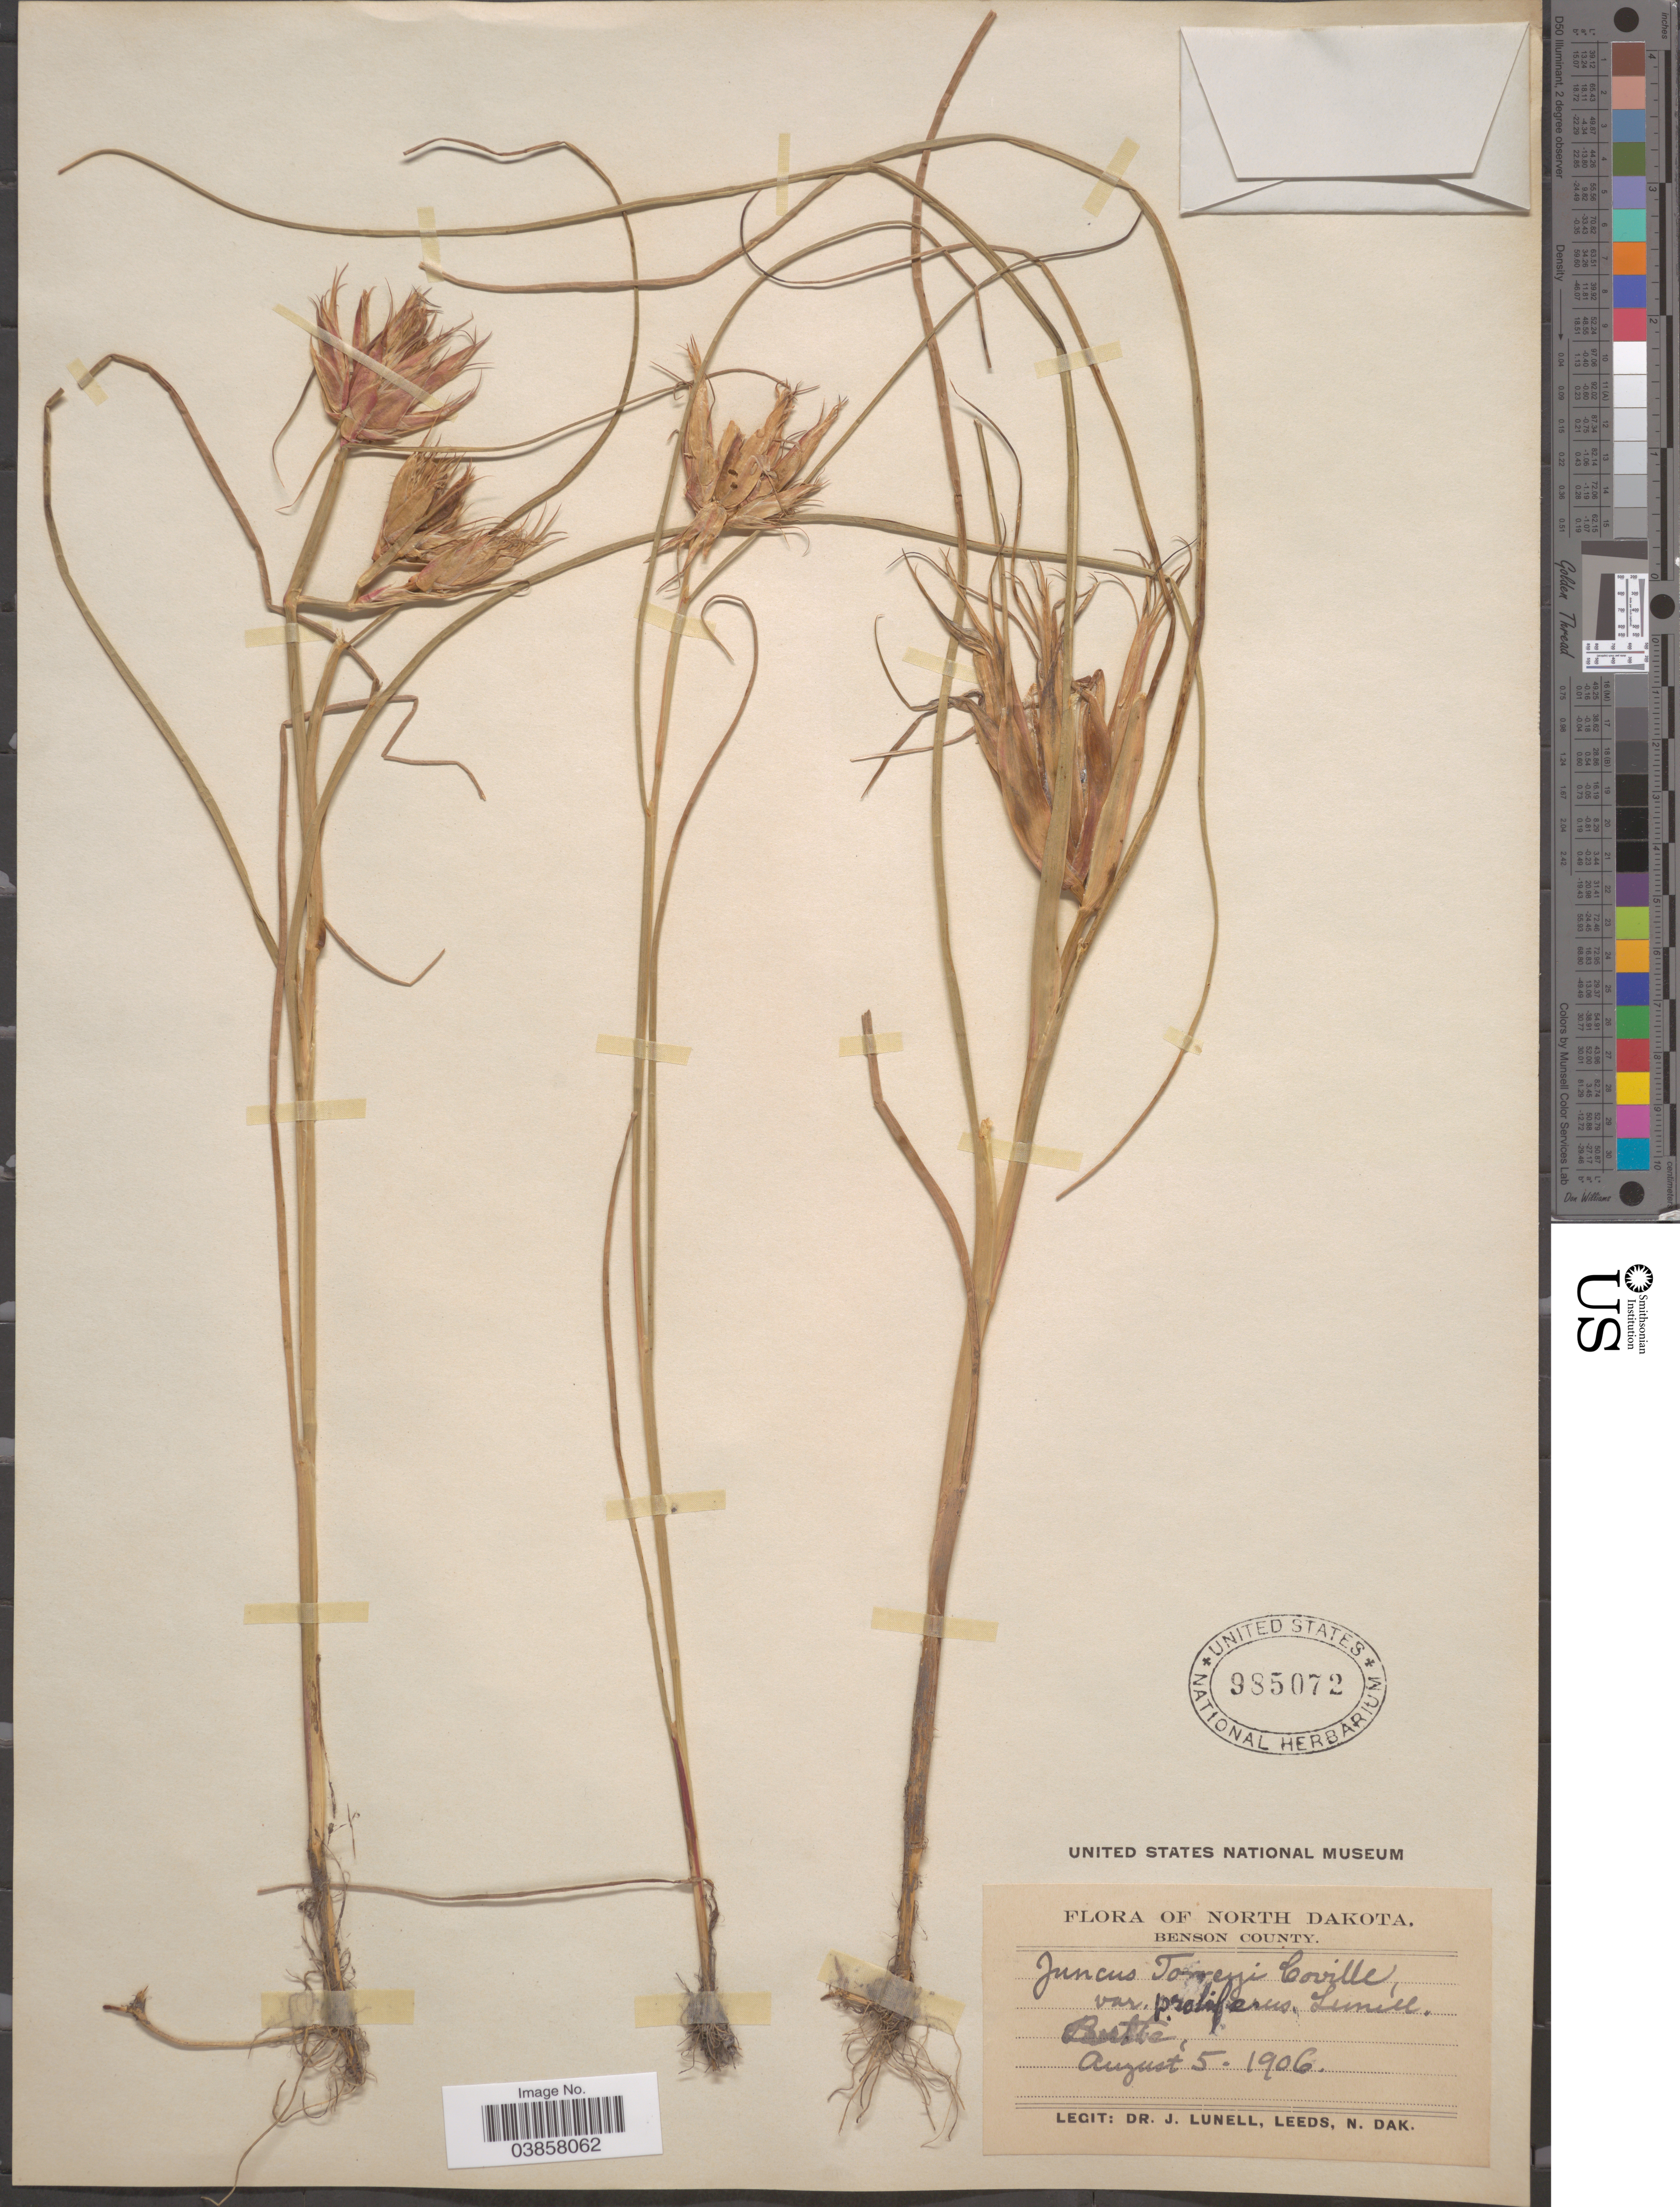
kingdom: Plantae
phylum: Tracheophyta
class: Liliopsida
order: Poales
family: Juncaceae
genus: Juncus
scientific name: Juncus torreyi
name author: Coville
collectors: J. Lunell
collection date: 1906-08-05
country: United States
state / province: North Dakota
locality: Benson County. Butte.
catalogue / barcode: US 985072